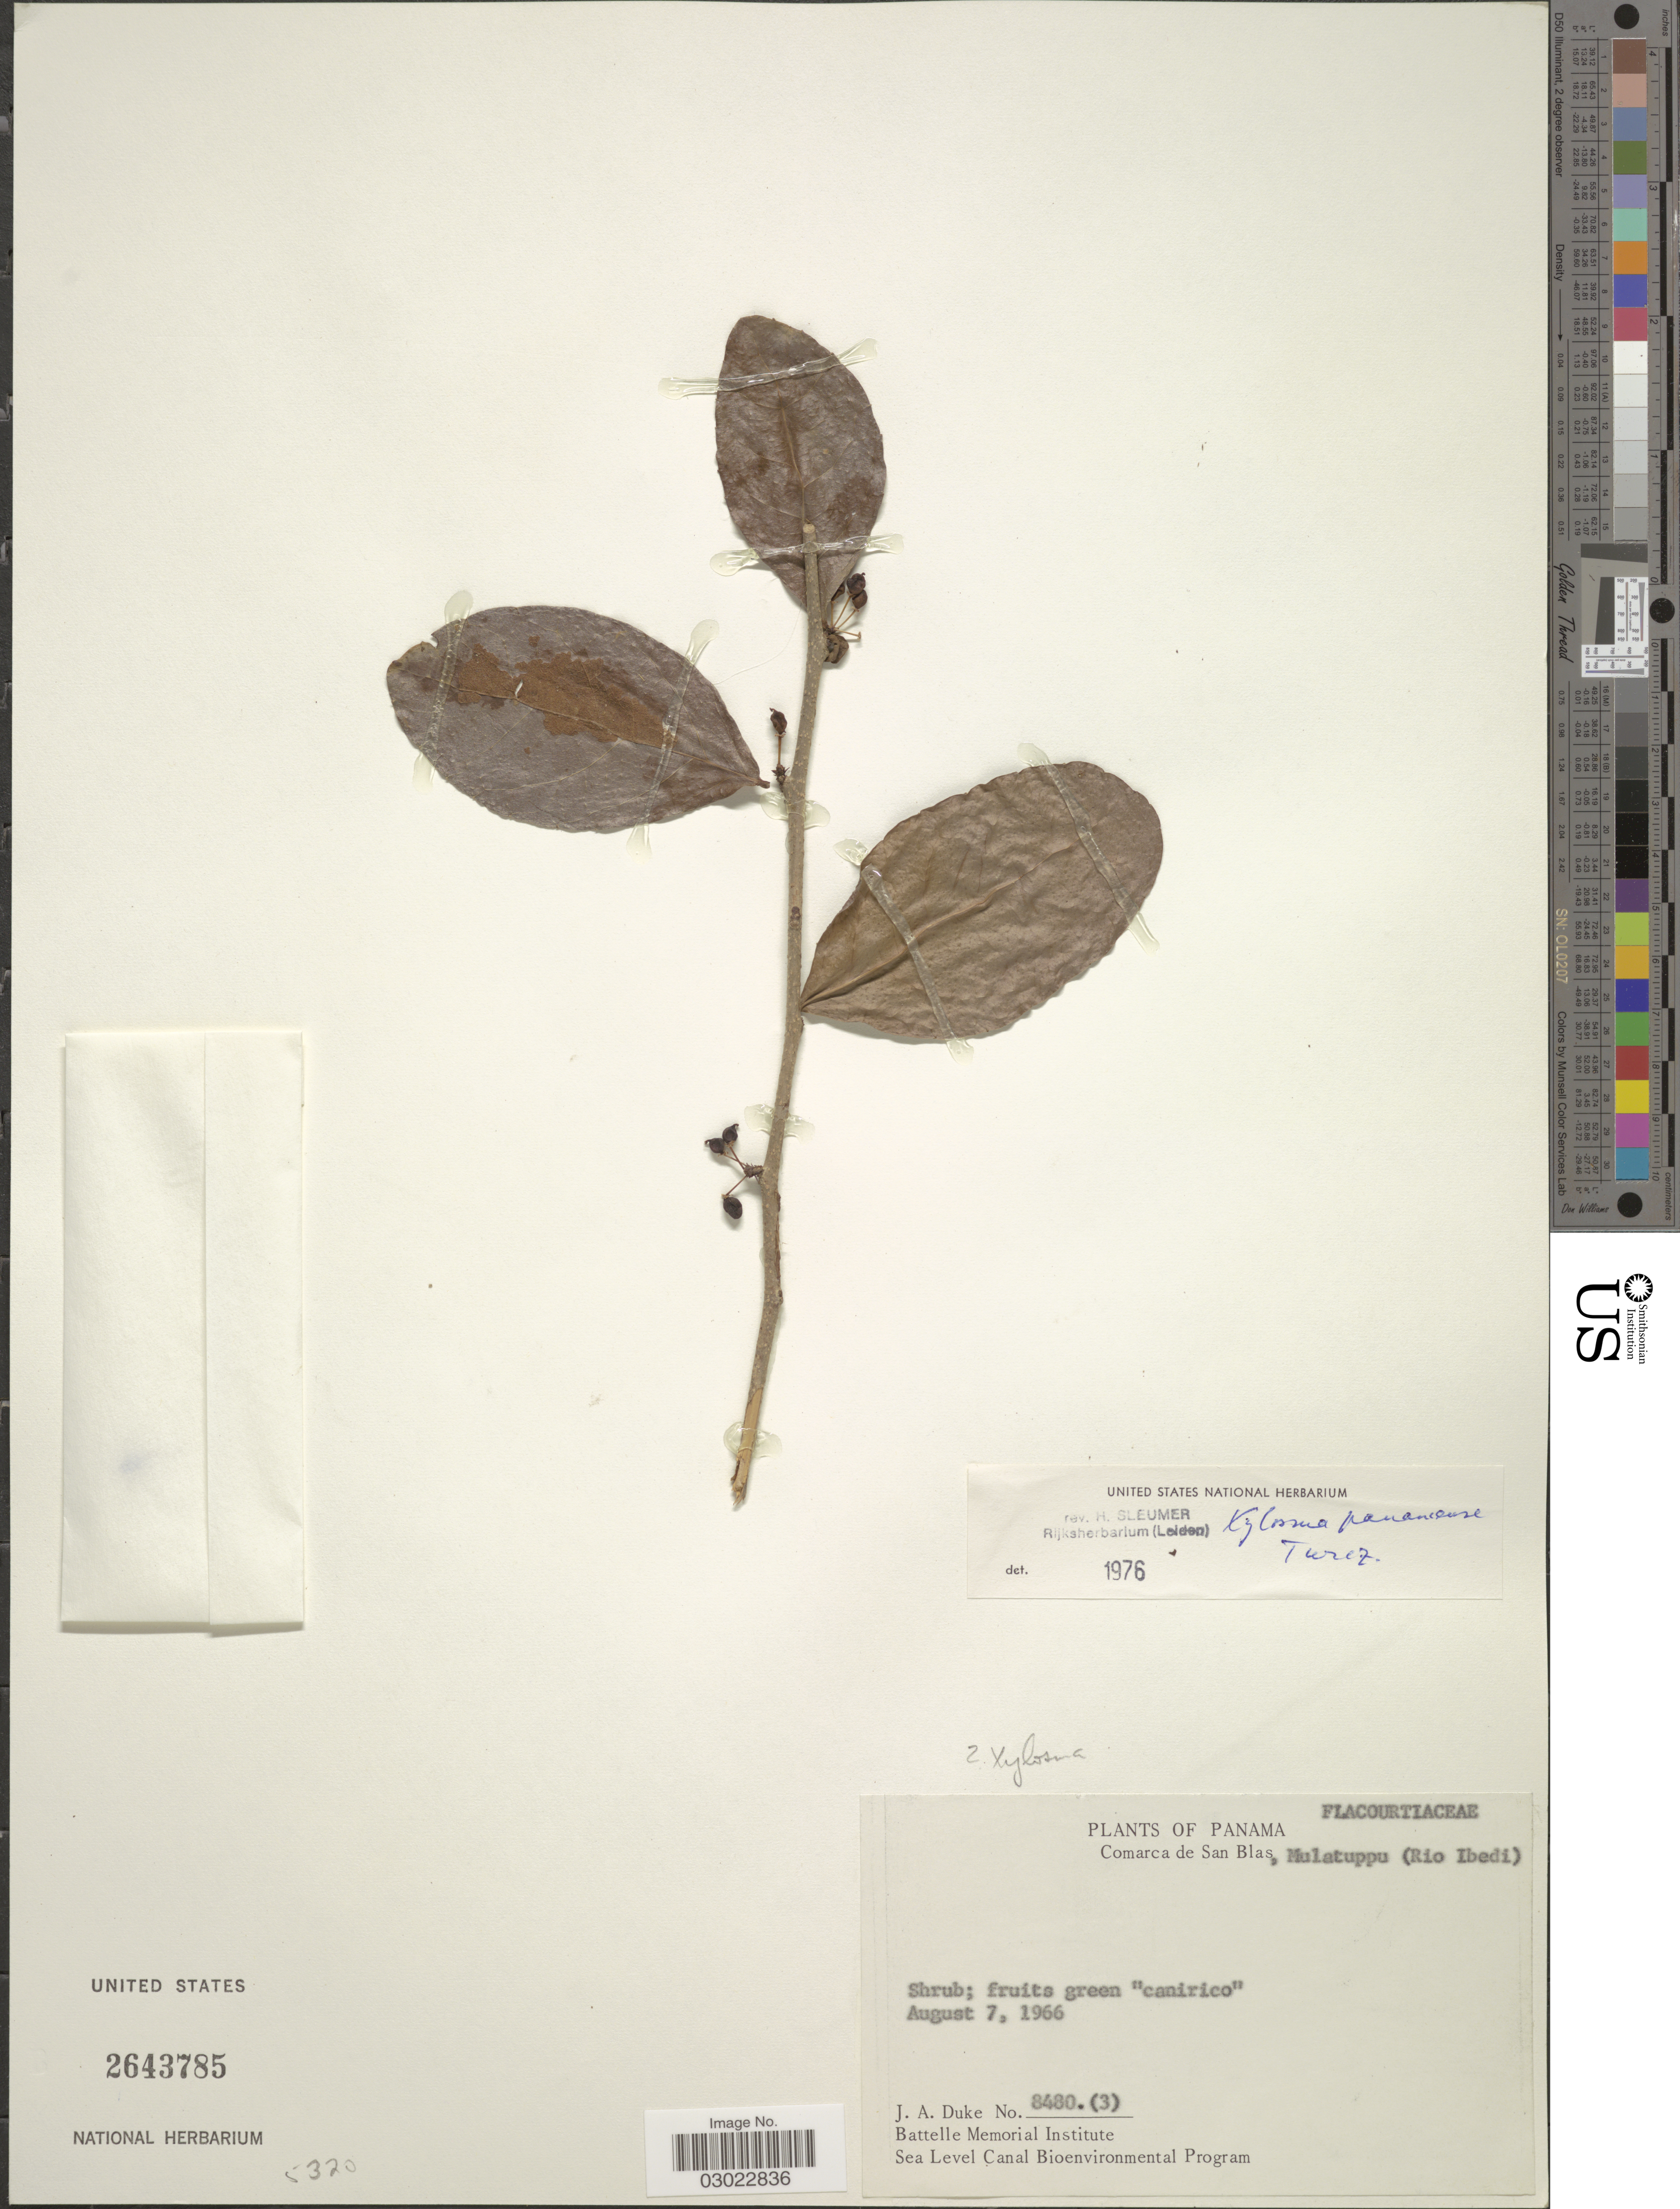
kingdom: Plantae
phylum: Tracheophyta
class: Magnoliopsida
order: Malpighiales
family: Salicaceae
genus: Xylosma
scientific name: Xylosma panamensis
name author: Turcz.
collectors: J. A. Duke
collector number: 8480.(3)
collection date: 1966-08-07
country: Panama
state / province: Kuna Yala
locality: Comarca de San Blas, Mulatuppu (Rio Ibedi).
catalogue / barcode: US 2643785